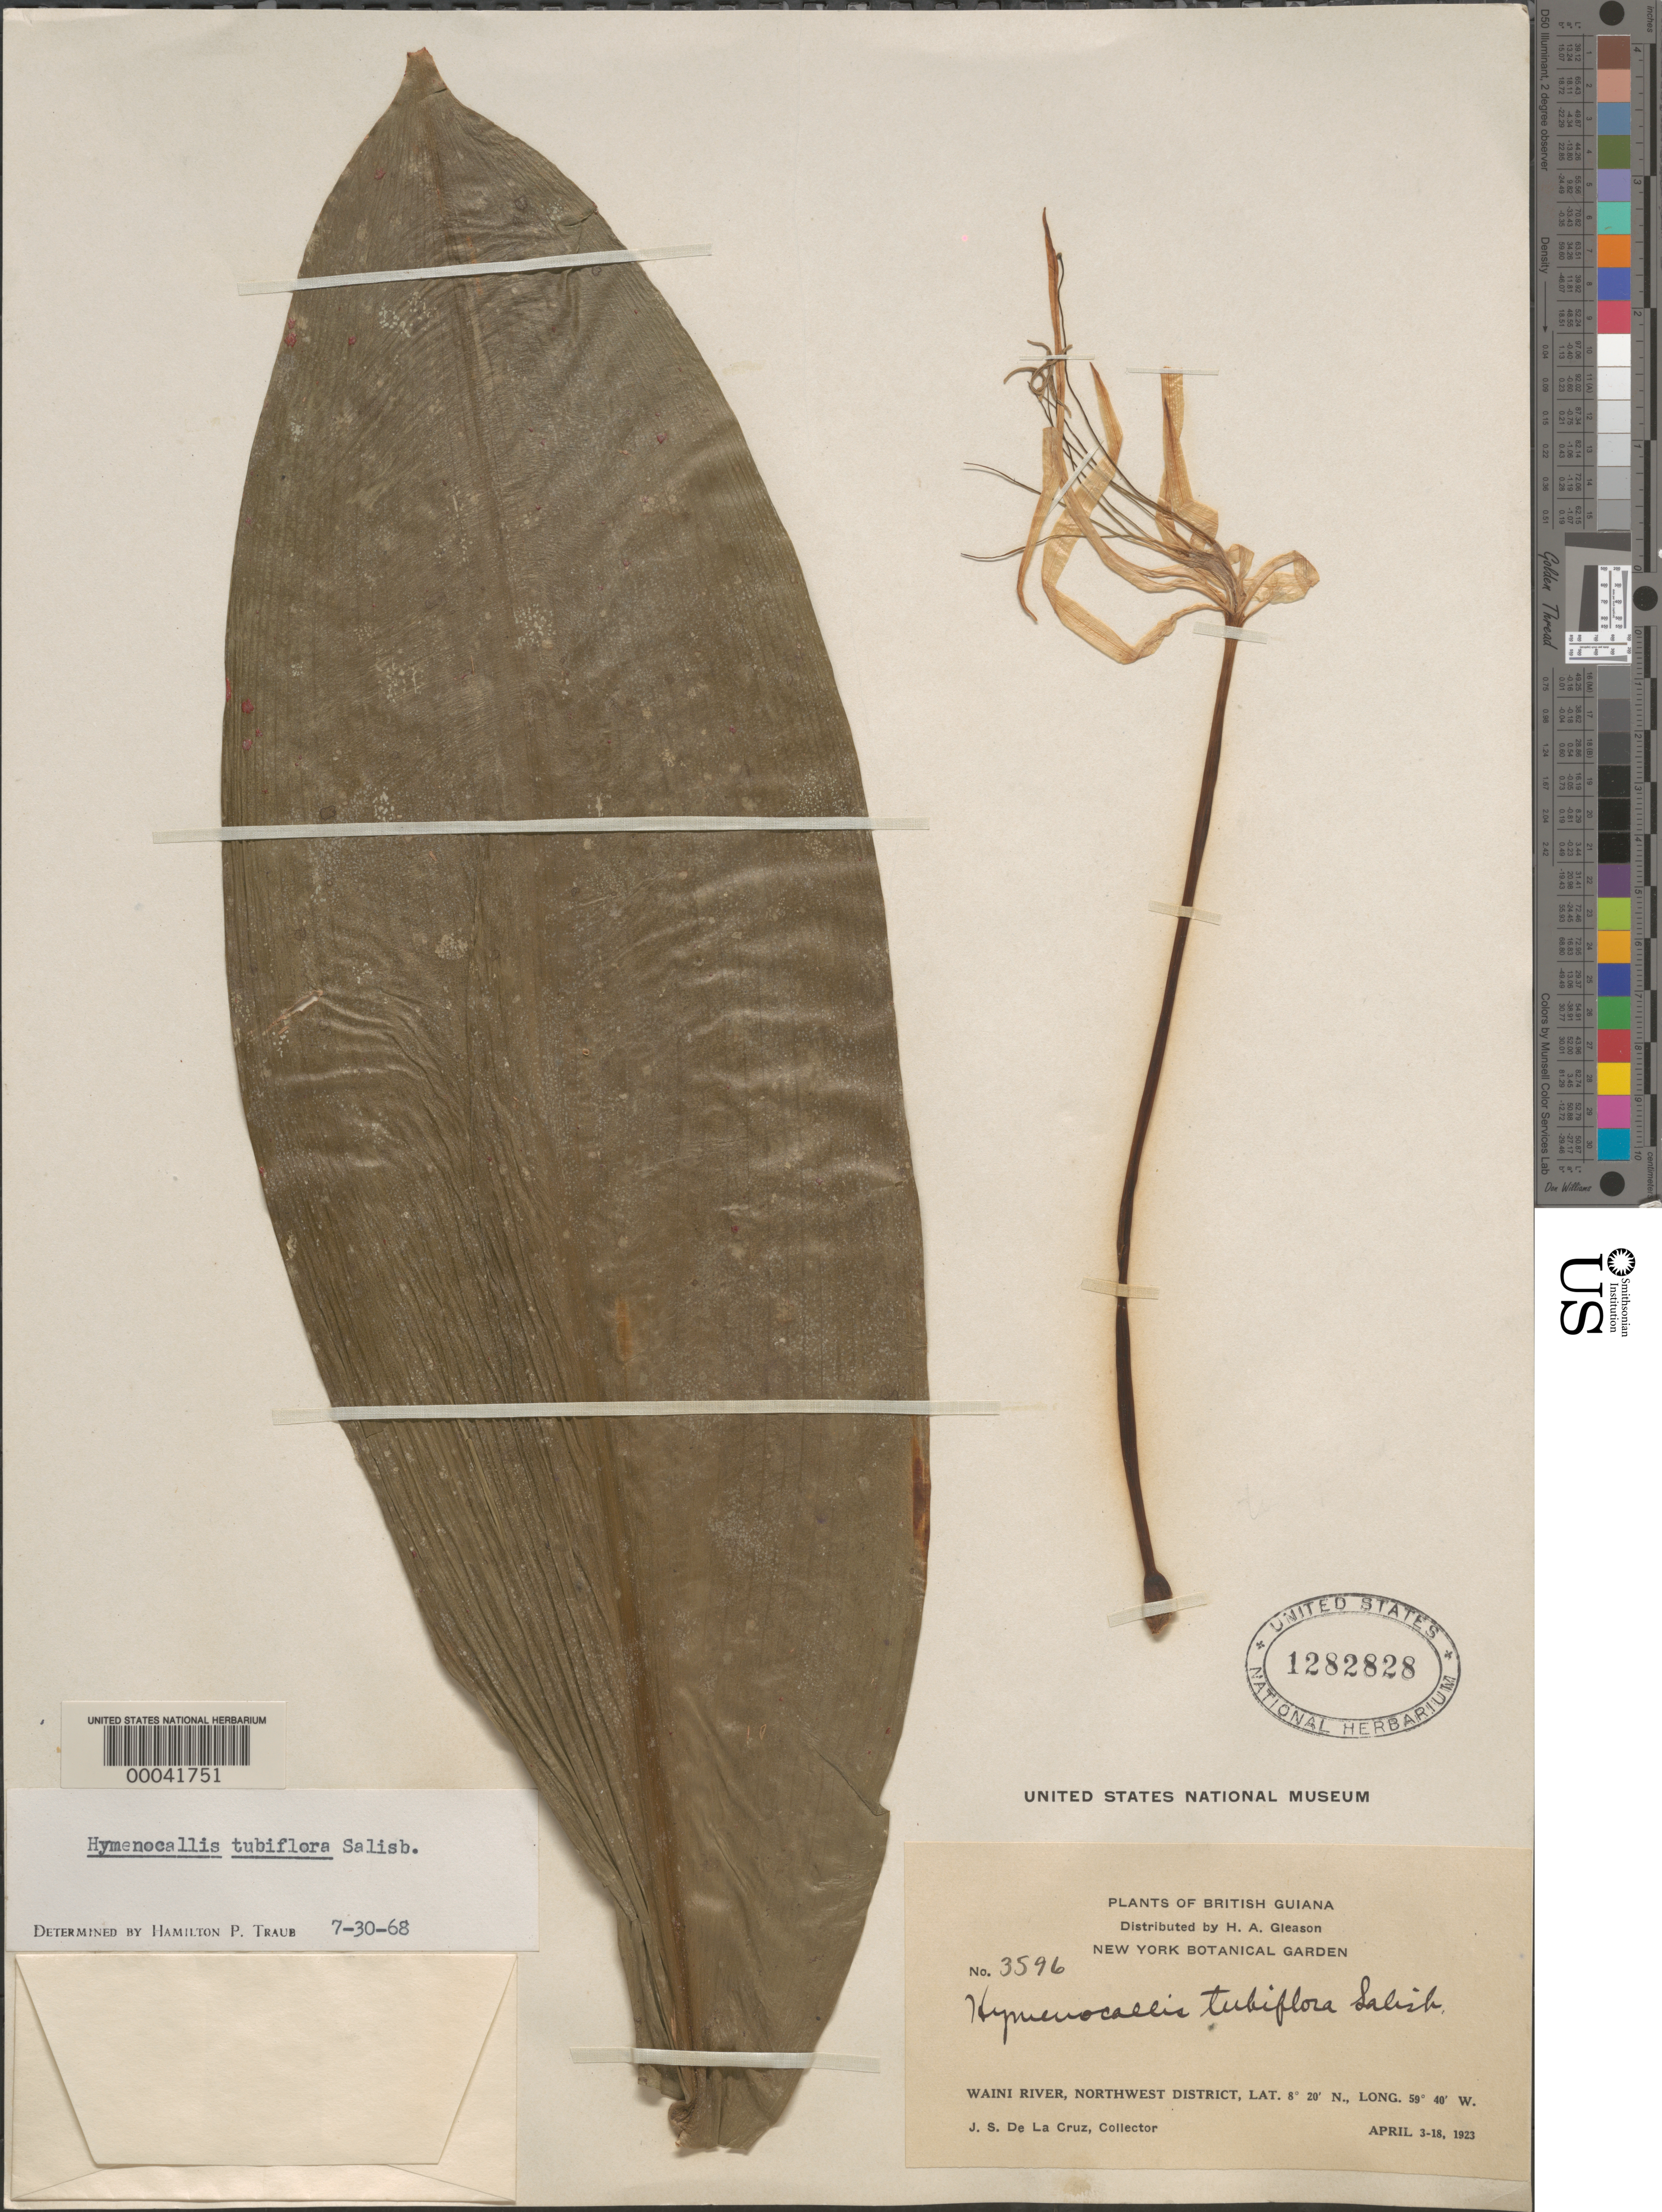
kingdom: Plantae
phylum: Tracheophyta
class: Liliopsida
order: Asparagales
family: Amaryllidaceae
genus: Hymenocallis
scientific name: Hymenocallis tubiflora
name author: Salisb.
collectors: J. S. de la Cruz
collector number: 3596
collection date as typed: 03 Apr 1923 to 18 Apr 1923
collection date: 1923-04-03/1923-04-18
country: Guyana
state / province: Barima-Waini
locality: Waini river, northwest dist.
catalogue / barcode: US 1282828